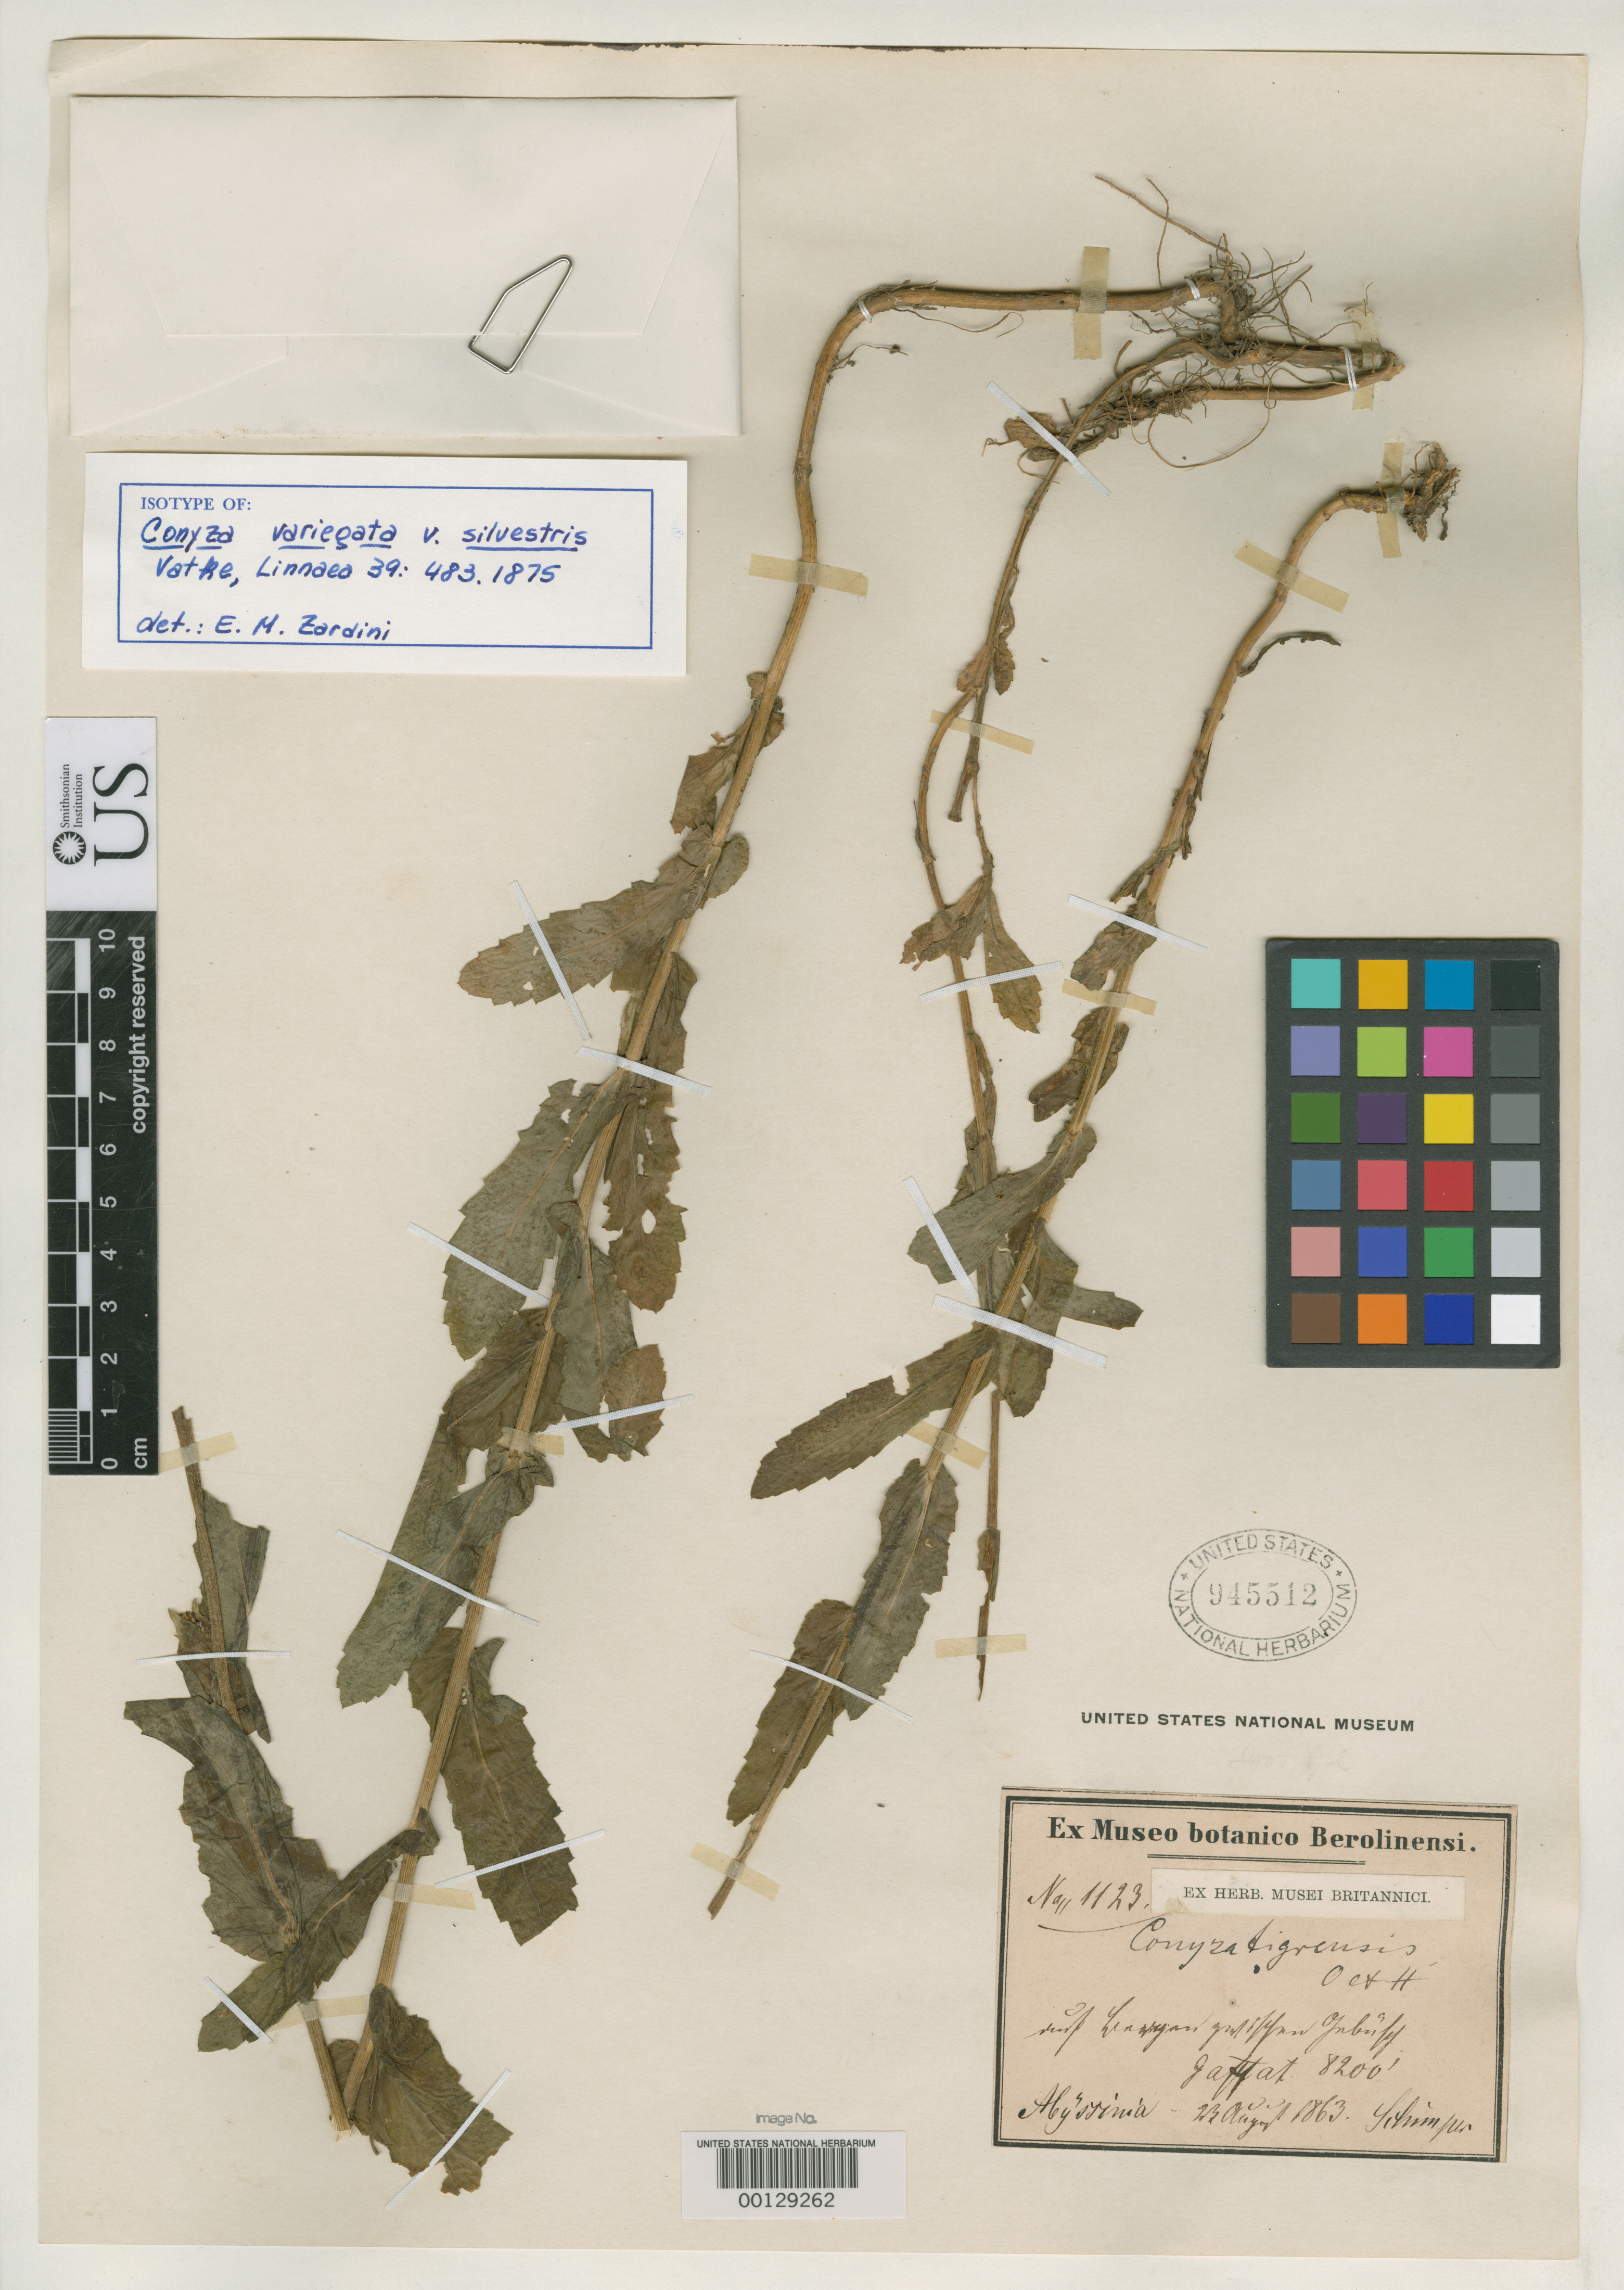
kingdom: Plantae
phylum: Tracheophyta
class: Magnoliopsida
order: Asterales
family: Asteraceae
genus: Conyza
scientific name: Conyza variegata var. silvestris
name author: Vatke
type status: Isotype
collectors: G. W. Schimper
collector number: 1123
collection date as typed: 23 Aug 1863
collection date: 1863-08-23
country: Ethiopia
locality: Gaffat.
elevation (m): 2499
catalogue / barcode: US 945512